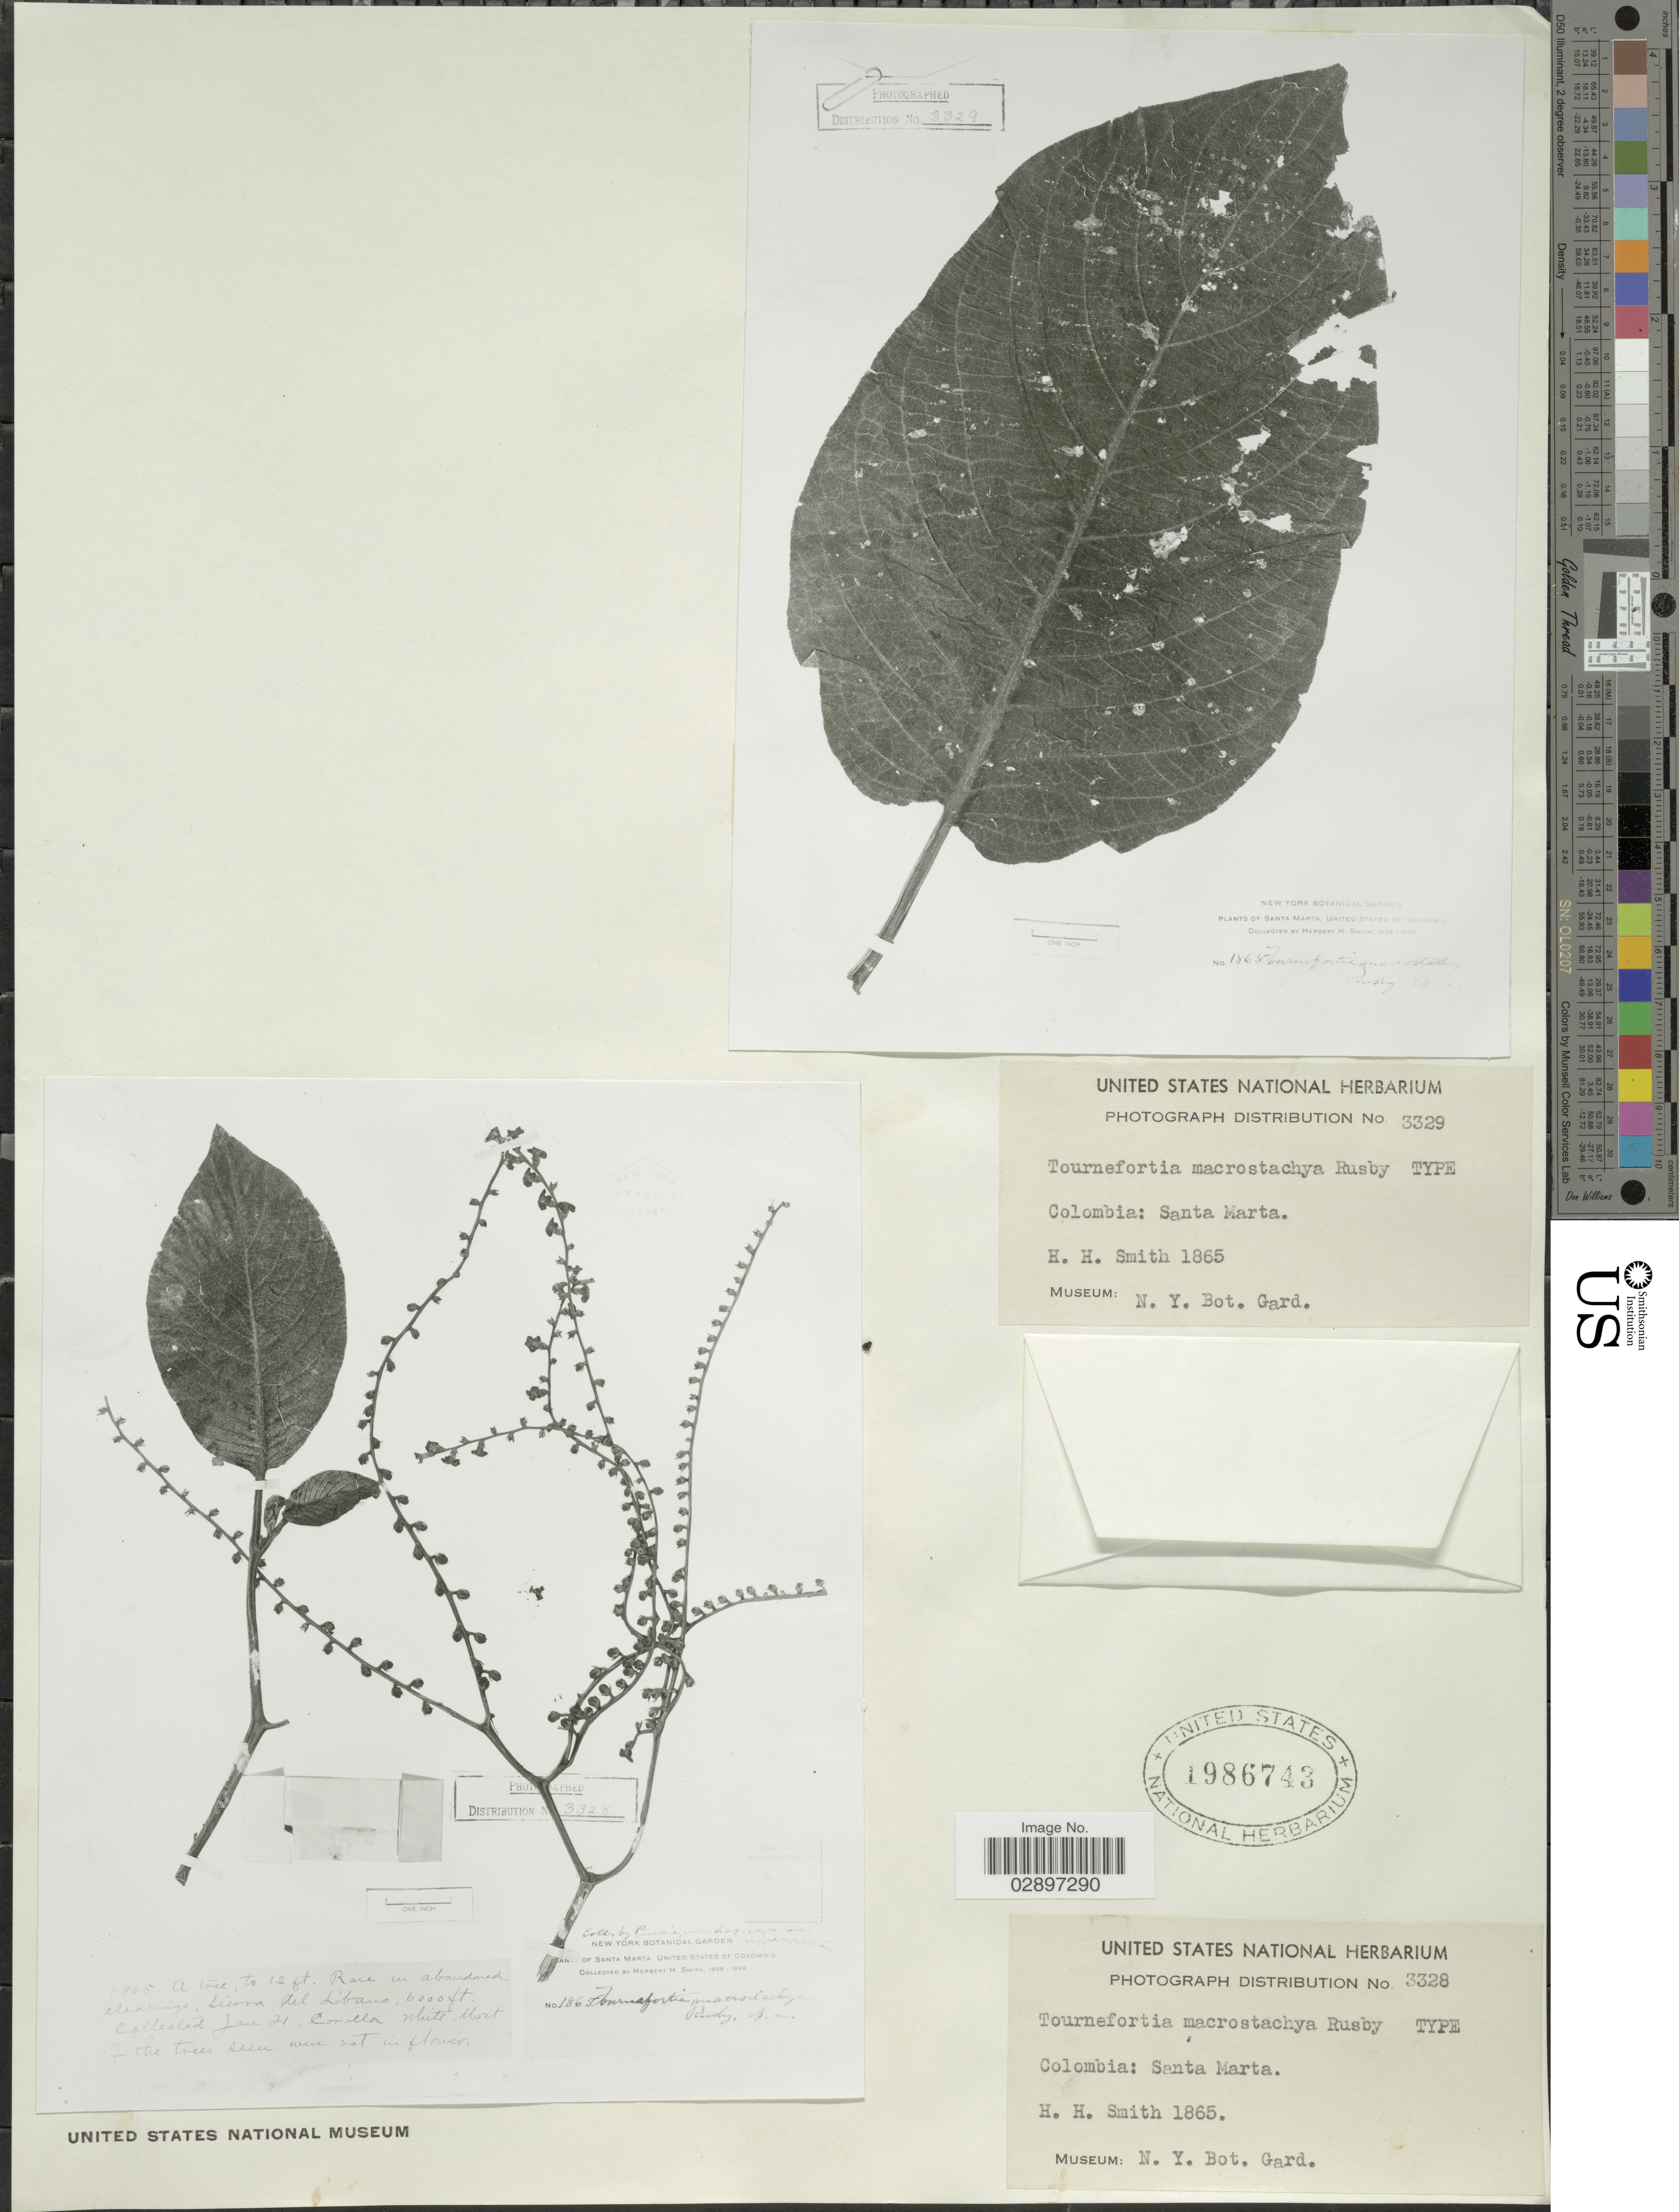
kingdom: Plantae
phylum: Tracheophyta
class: Magnoliopsida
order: Boraginales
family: Heliotropiaceae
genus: Tournefortia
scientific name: Tournefortia macrostachya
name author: Rusby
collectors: Herbert H. Smith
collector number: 1865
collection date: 1898-01-21/1899-01-21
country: Colombia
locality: Sierra del Libano. Colombia: Santa Marta.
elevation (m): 1829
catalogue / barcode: US 1986743